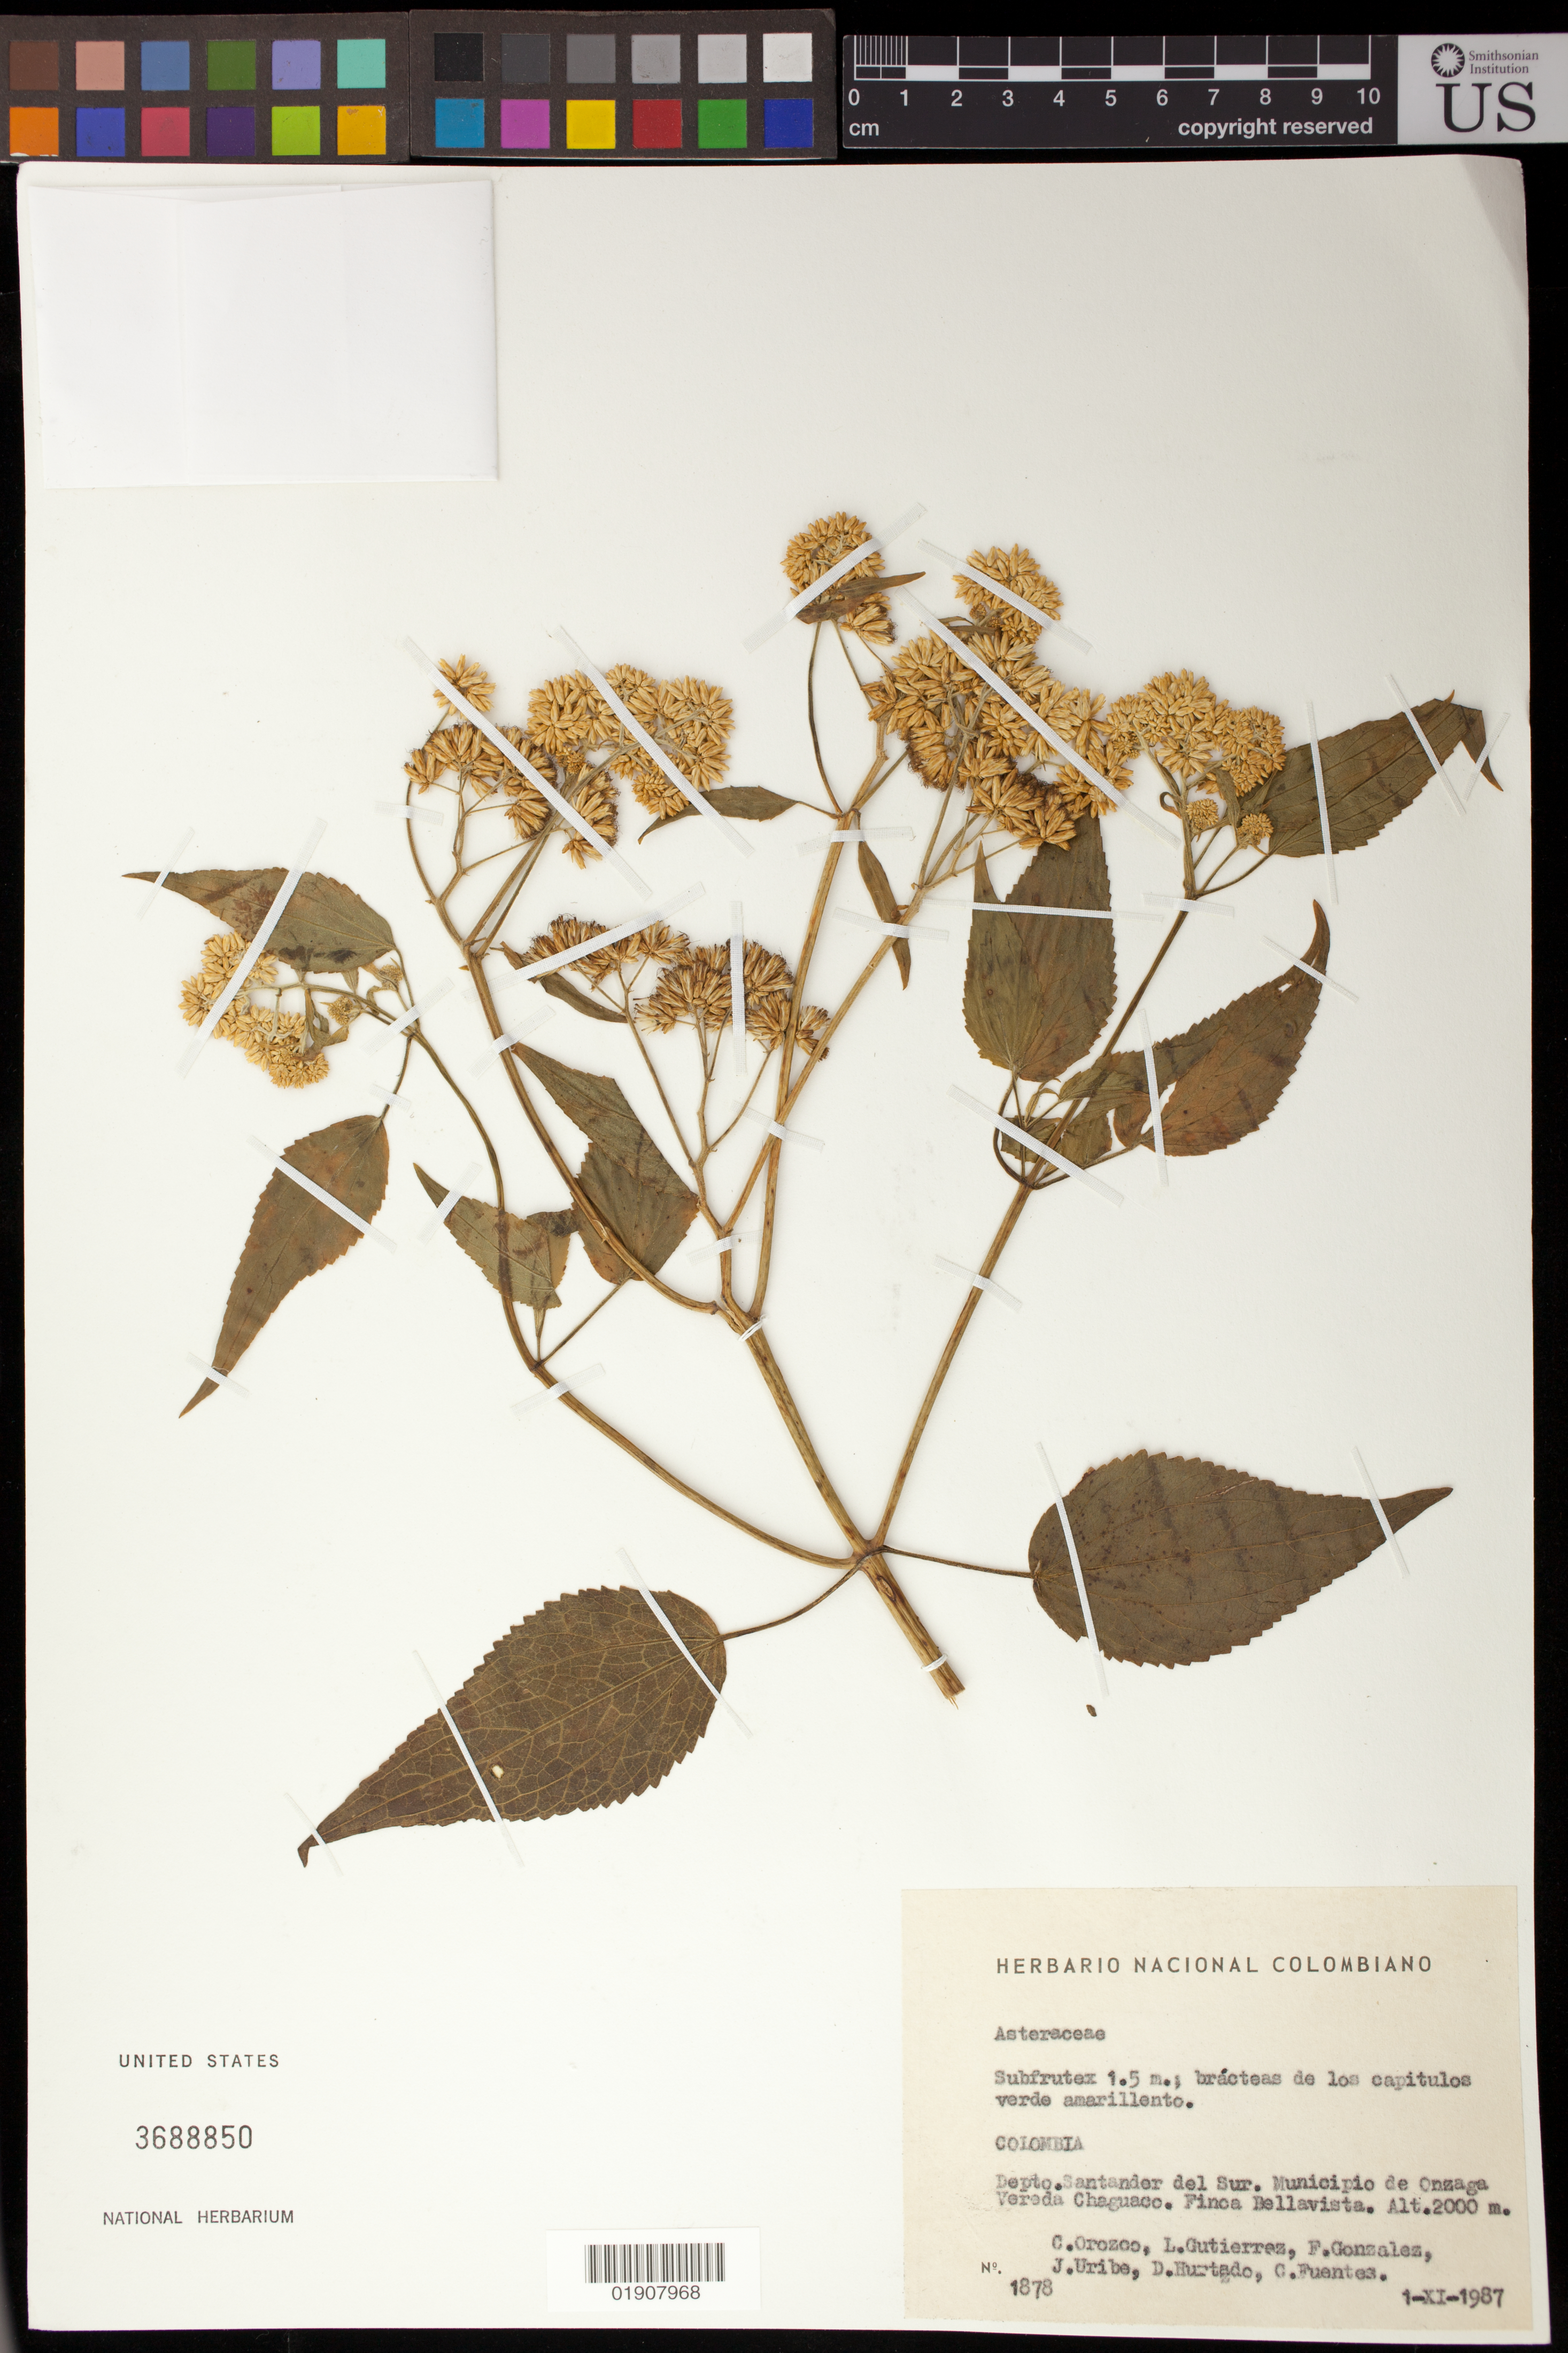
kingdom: Plantae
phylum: Tracheophyta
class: Magnoliopsida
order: Asterales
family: Asteraceae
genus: Critoniella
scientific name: Critoniella acuminata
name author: (Kunth) R.M. King & H. Rob.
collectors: C. I. Orozco, L. Gutiérrez, F. González, J. Uribe, D. Hurtado & C. Fuentes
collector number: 1878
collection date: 1987-11-01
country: Colombia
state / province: Santander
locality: Santander del Sur. Mun. de Onzaga, Vereda Chaguaco. Finça Bellavista.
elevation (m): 2000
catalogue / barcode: US 3688850